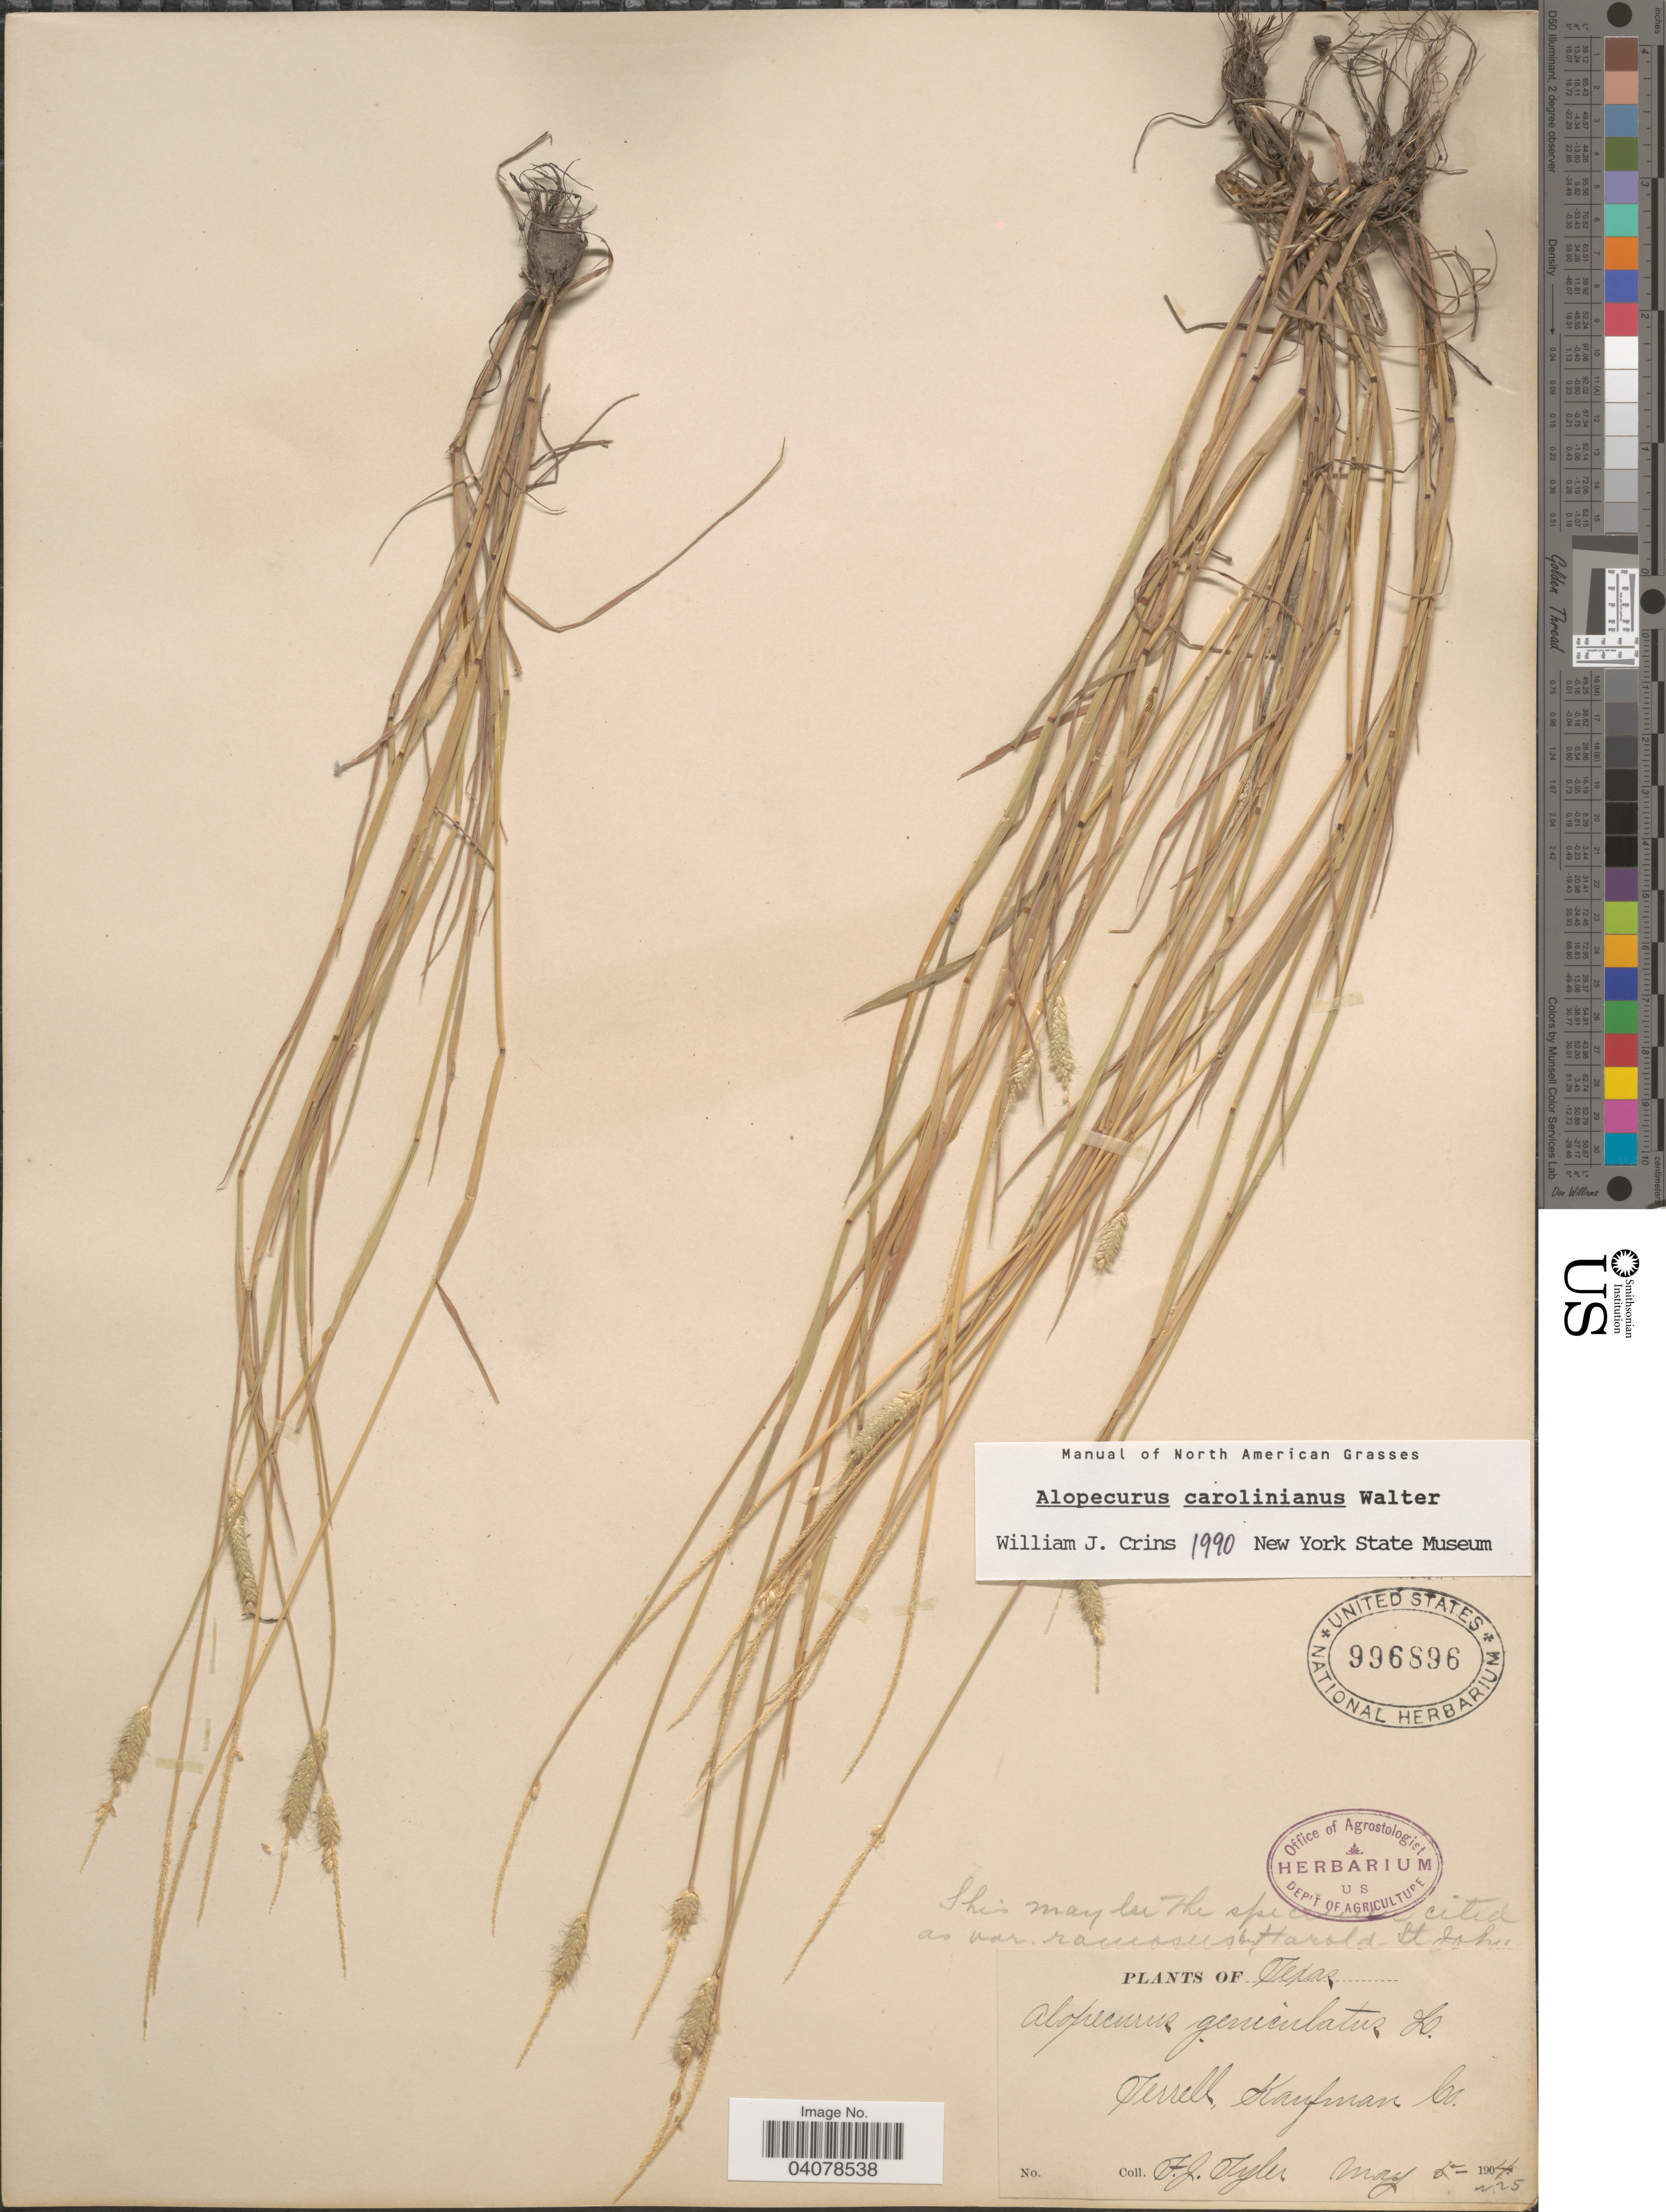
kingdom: Plantae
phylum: Tracheophyta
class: Liliopsida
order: Poales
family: Poaceae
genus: Alopecurus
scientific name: Alopecurus carolinianus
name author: Walter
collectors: F. Tyler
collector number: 25*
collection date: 1904-05-06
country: United States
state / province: Texas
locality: Terrell Kaufmann Co.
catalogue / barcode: US 996896